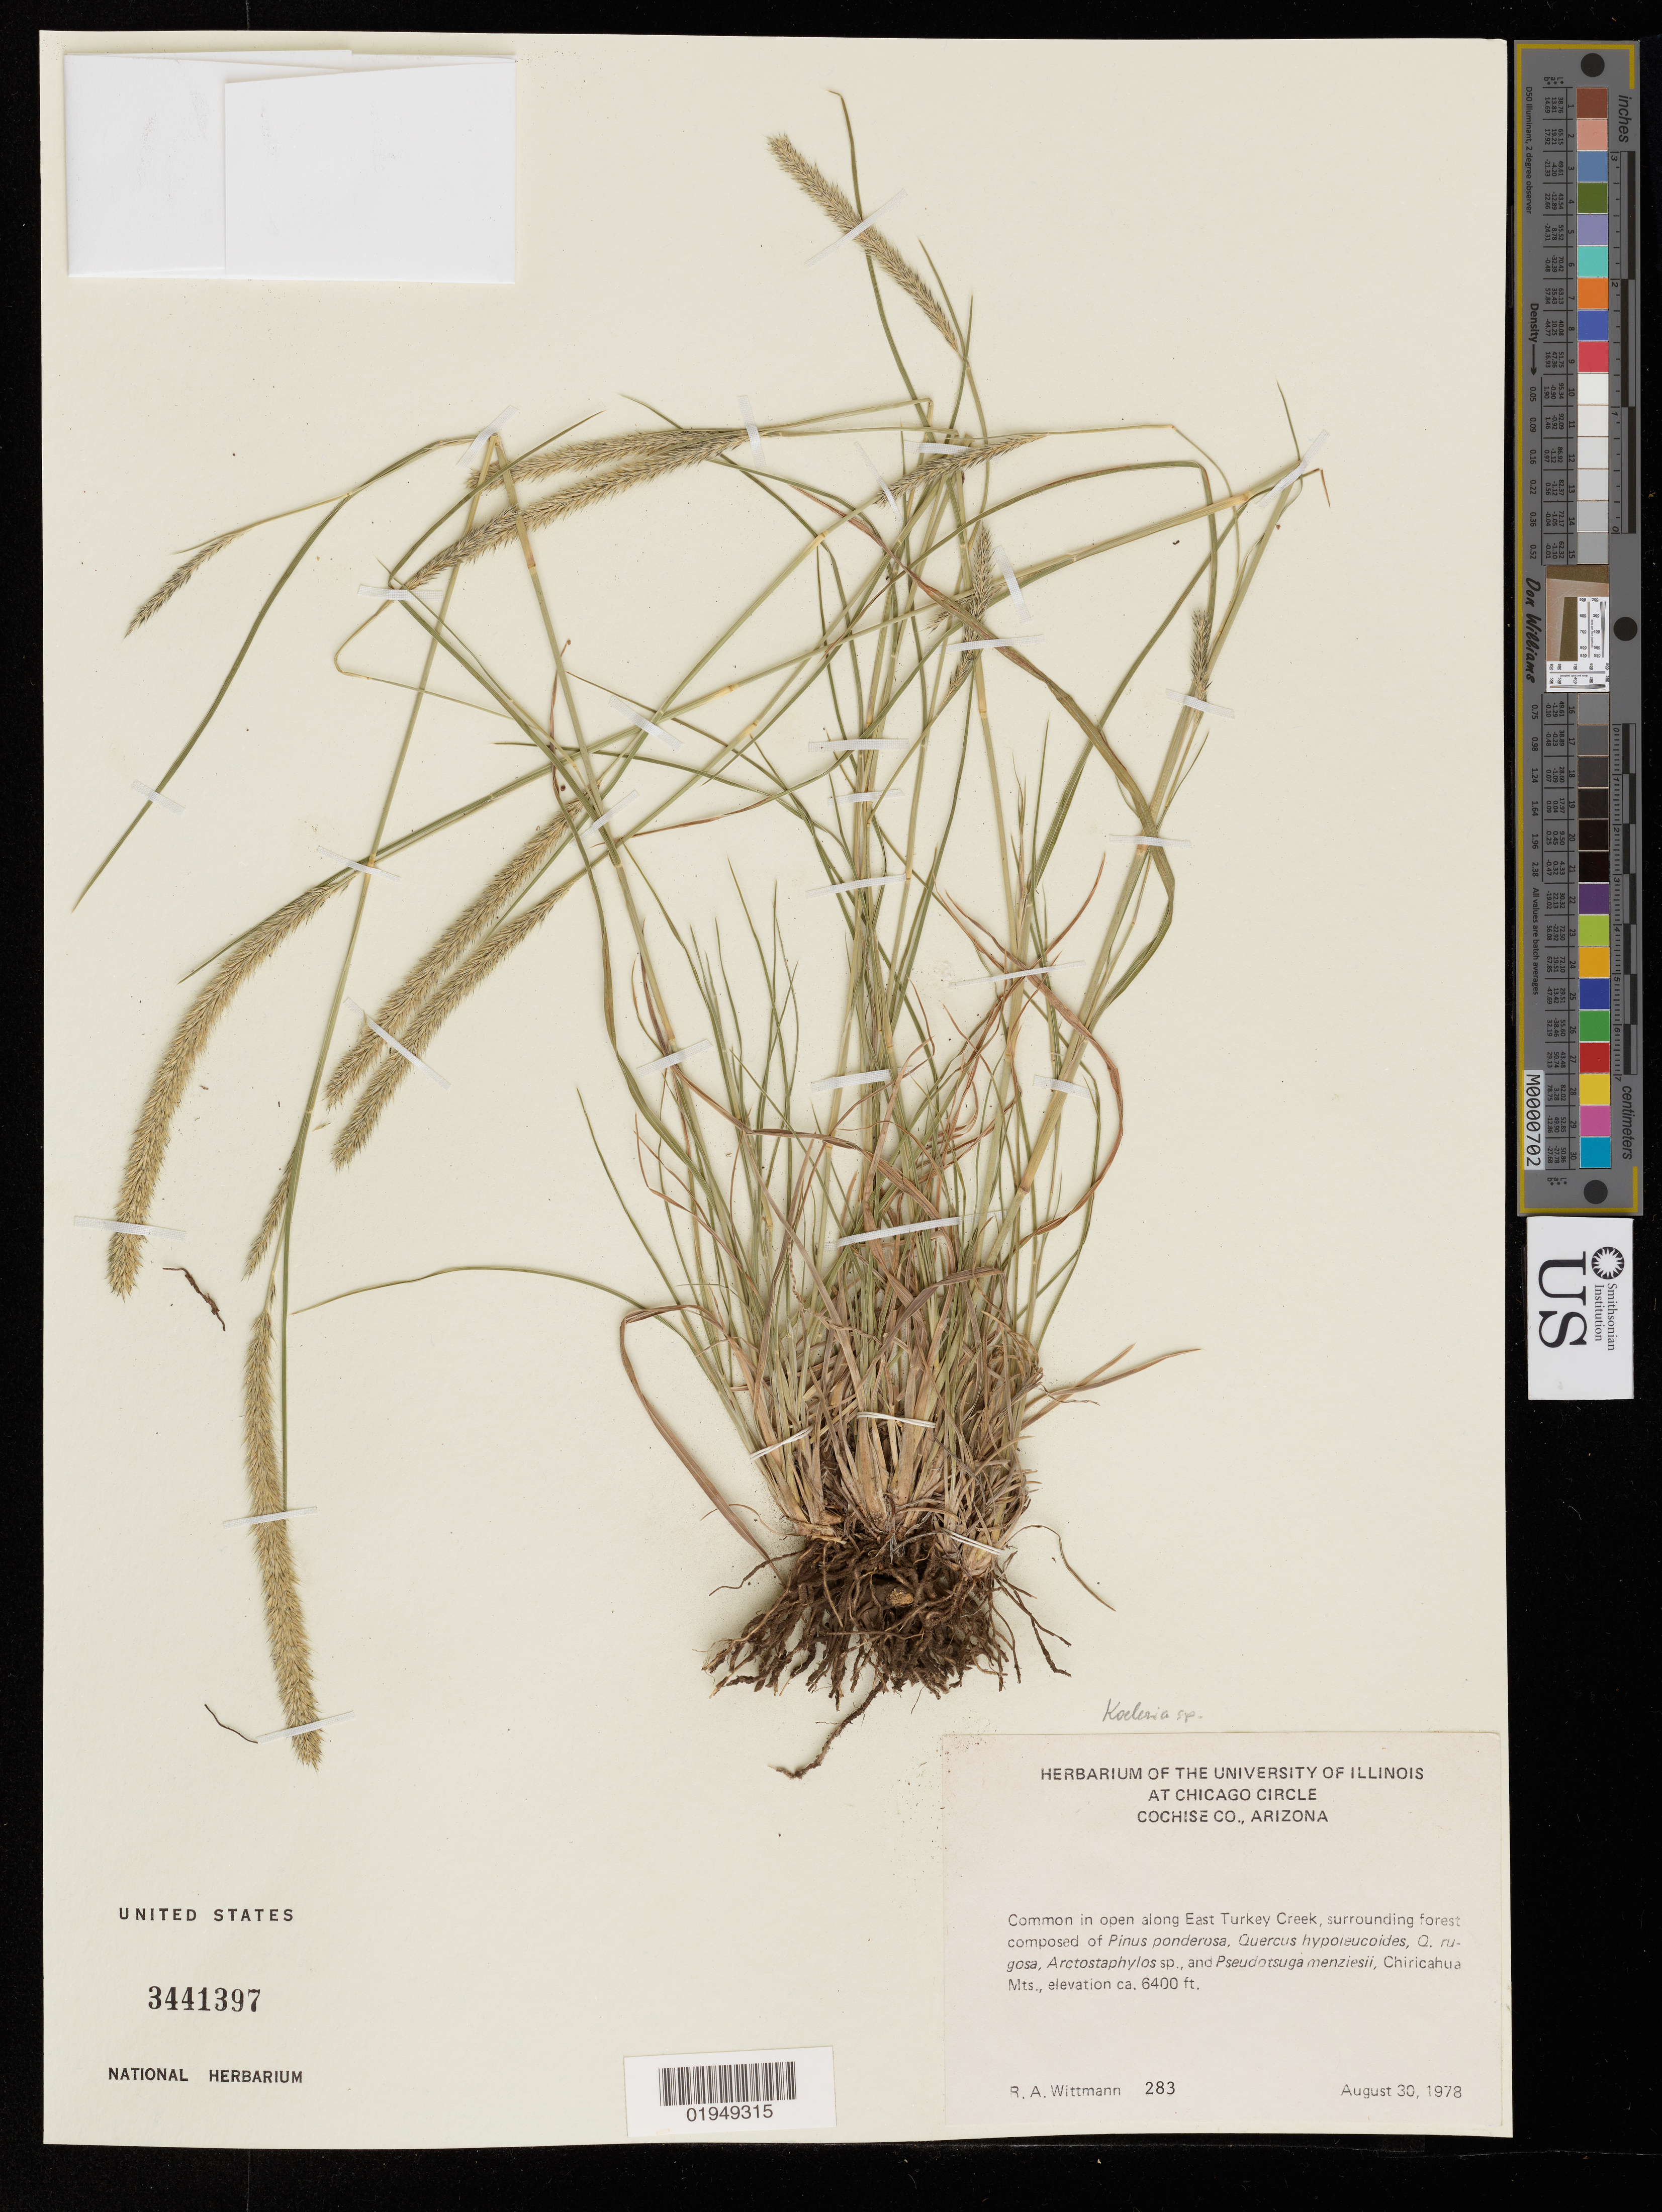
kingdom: Plantae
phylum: Tracheophyta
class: Liliopsida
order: Poales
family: Poaceae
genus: Koeleria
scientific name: Koeleria sp.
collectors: R. Wittmann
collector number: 283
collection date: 1978-08-30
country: United States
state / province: Arizona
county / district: Cochise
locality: Common in open along East Turkey Creek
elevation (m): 1951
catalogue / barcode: US 3441397